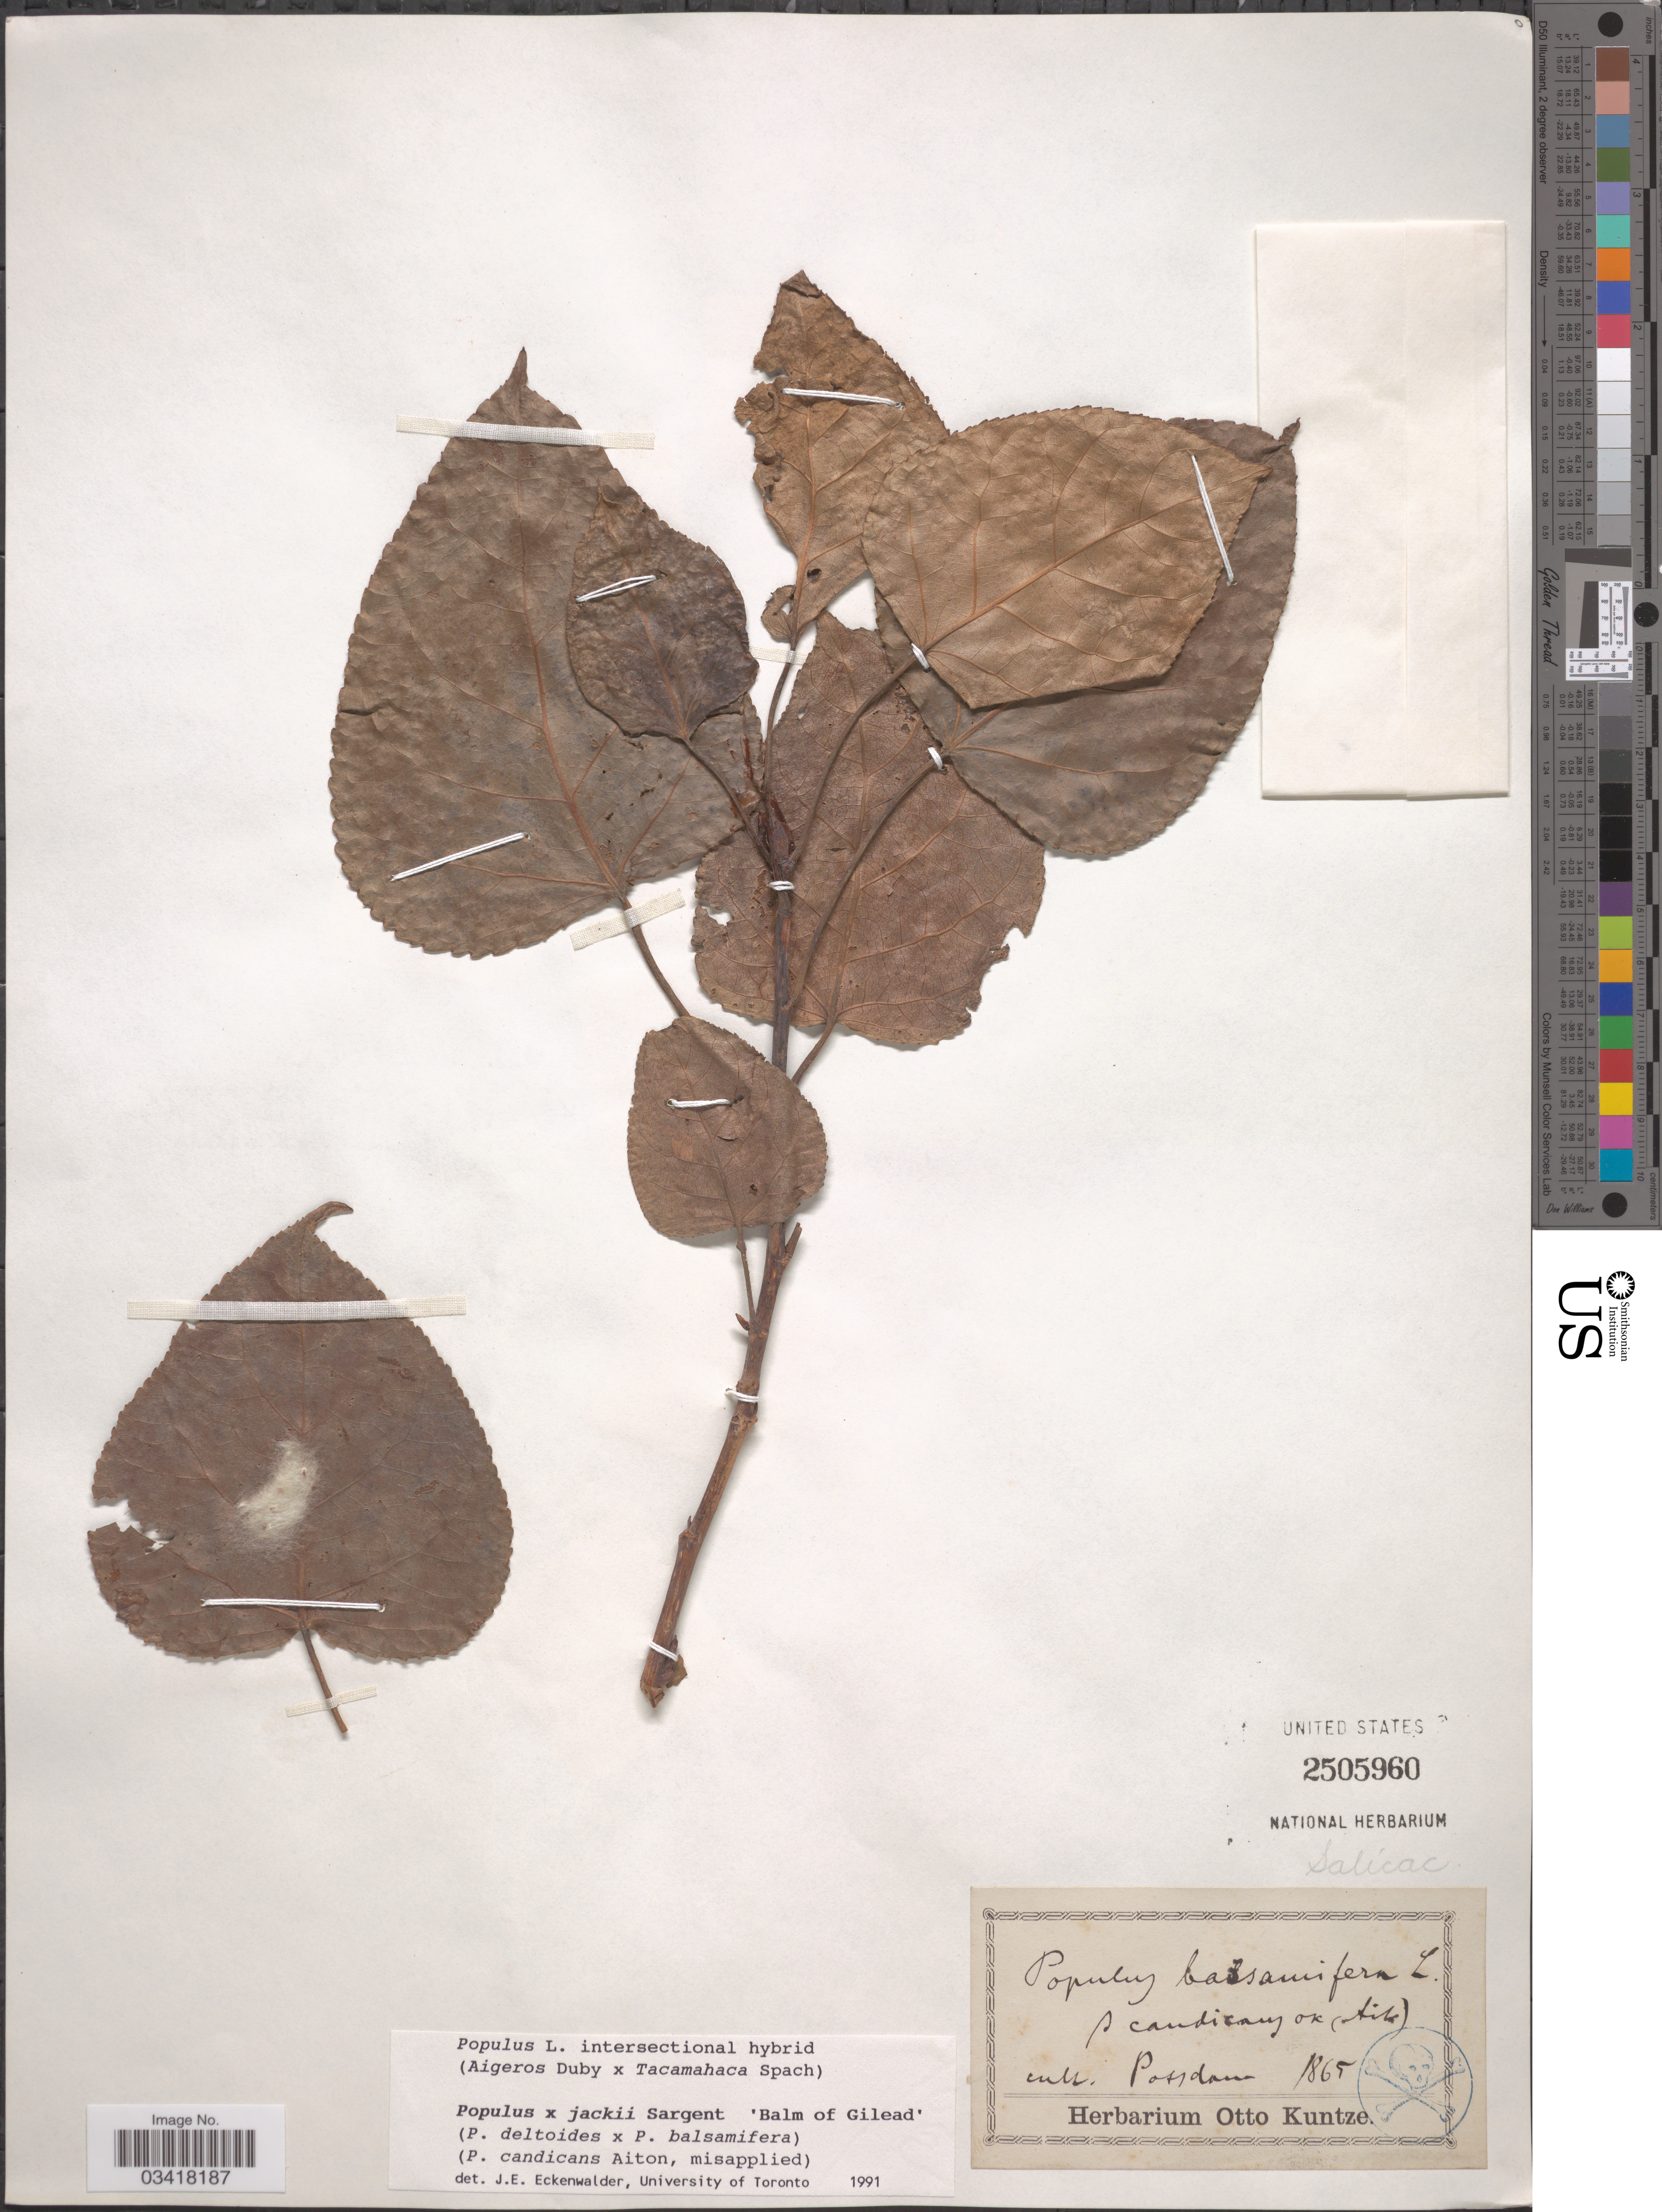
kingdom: Plantae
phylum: Tracheophyta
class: Magnoliopsida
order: Malpighiales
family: Salicaceae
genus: Populus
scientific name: Populus x jackii 'Balm of Gilead'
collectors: ex herb. Otto Kuntze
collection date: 1865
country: Germany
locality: Potsdam.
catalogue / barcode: US 2505960